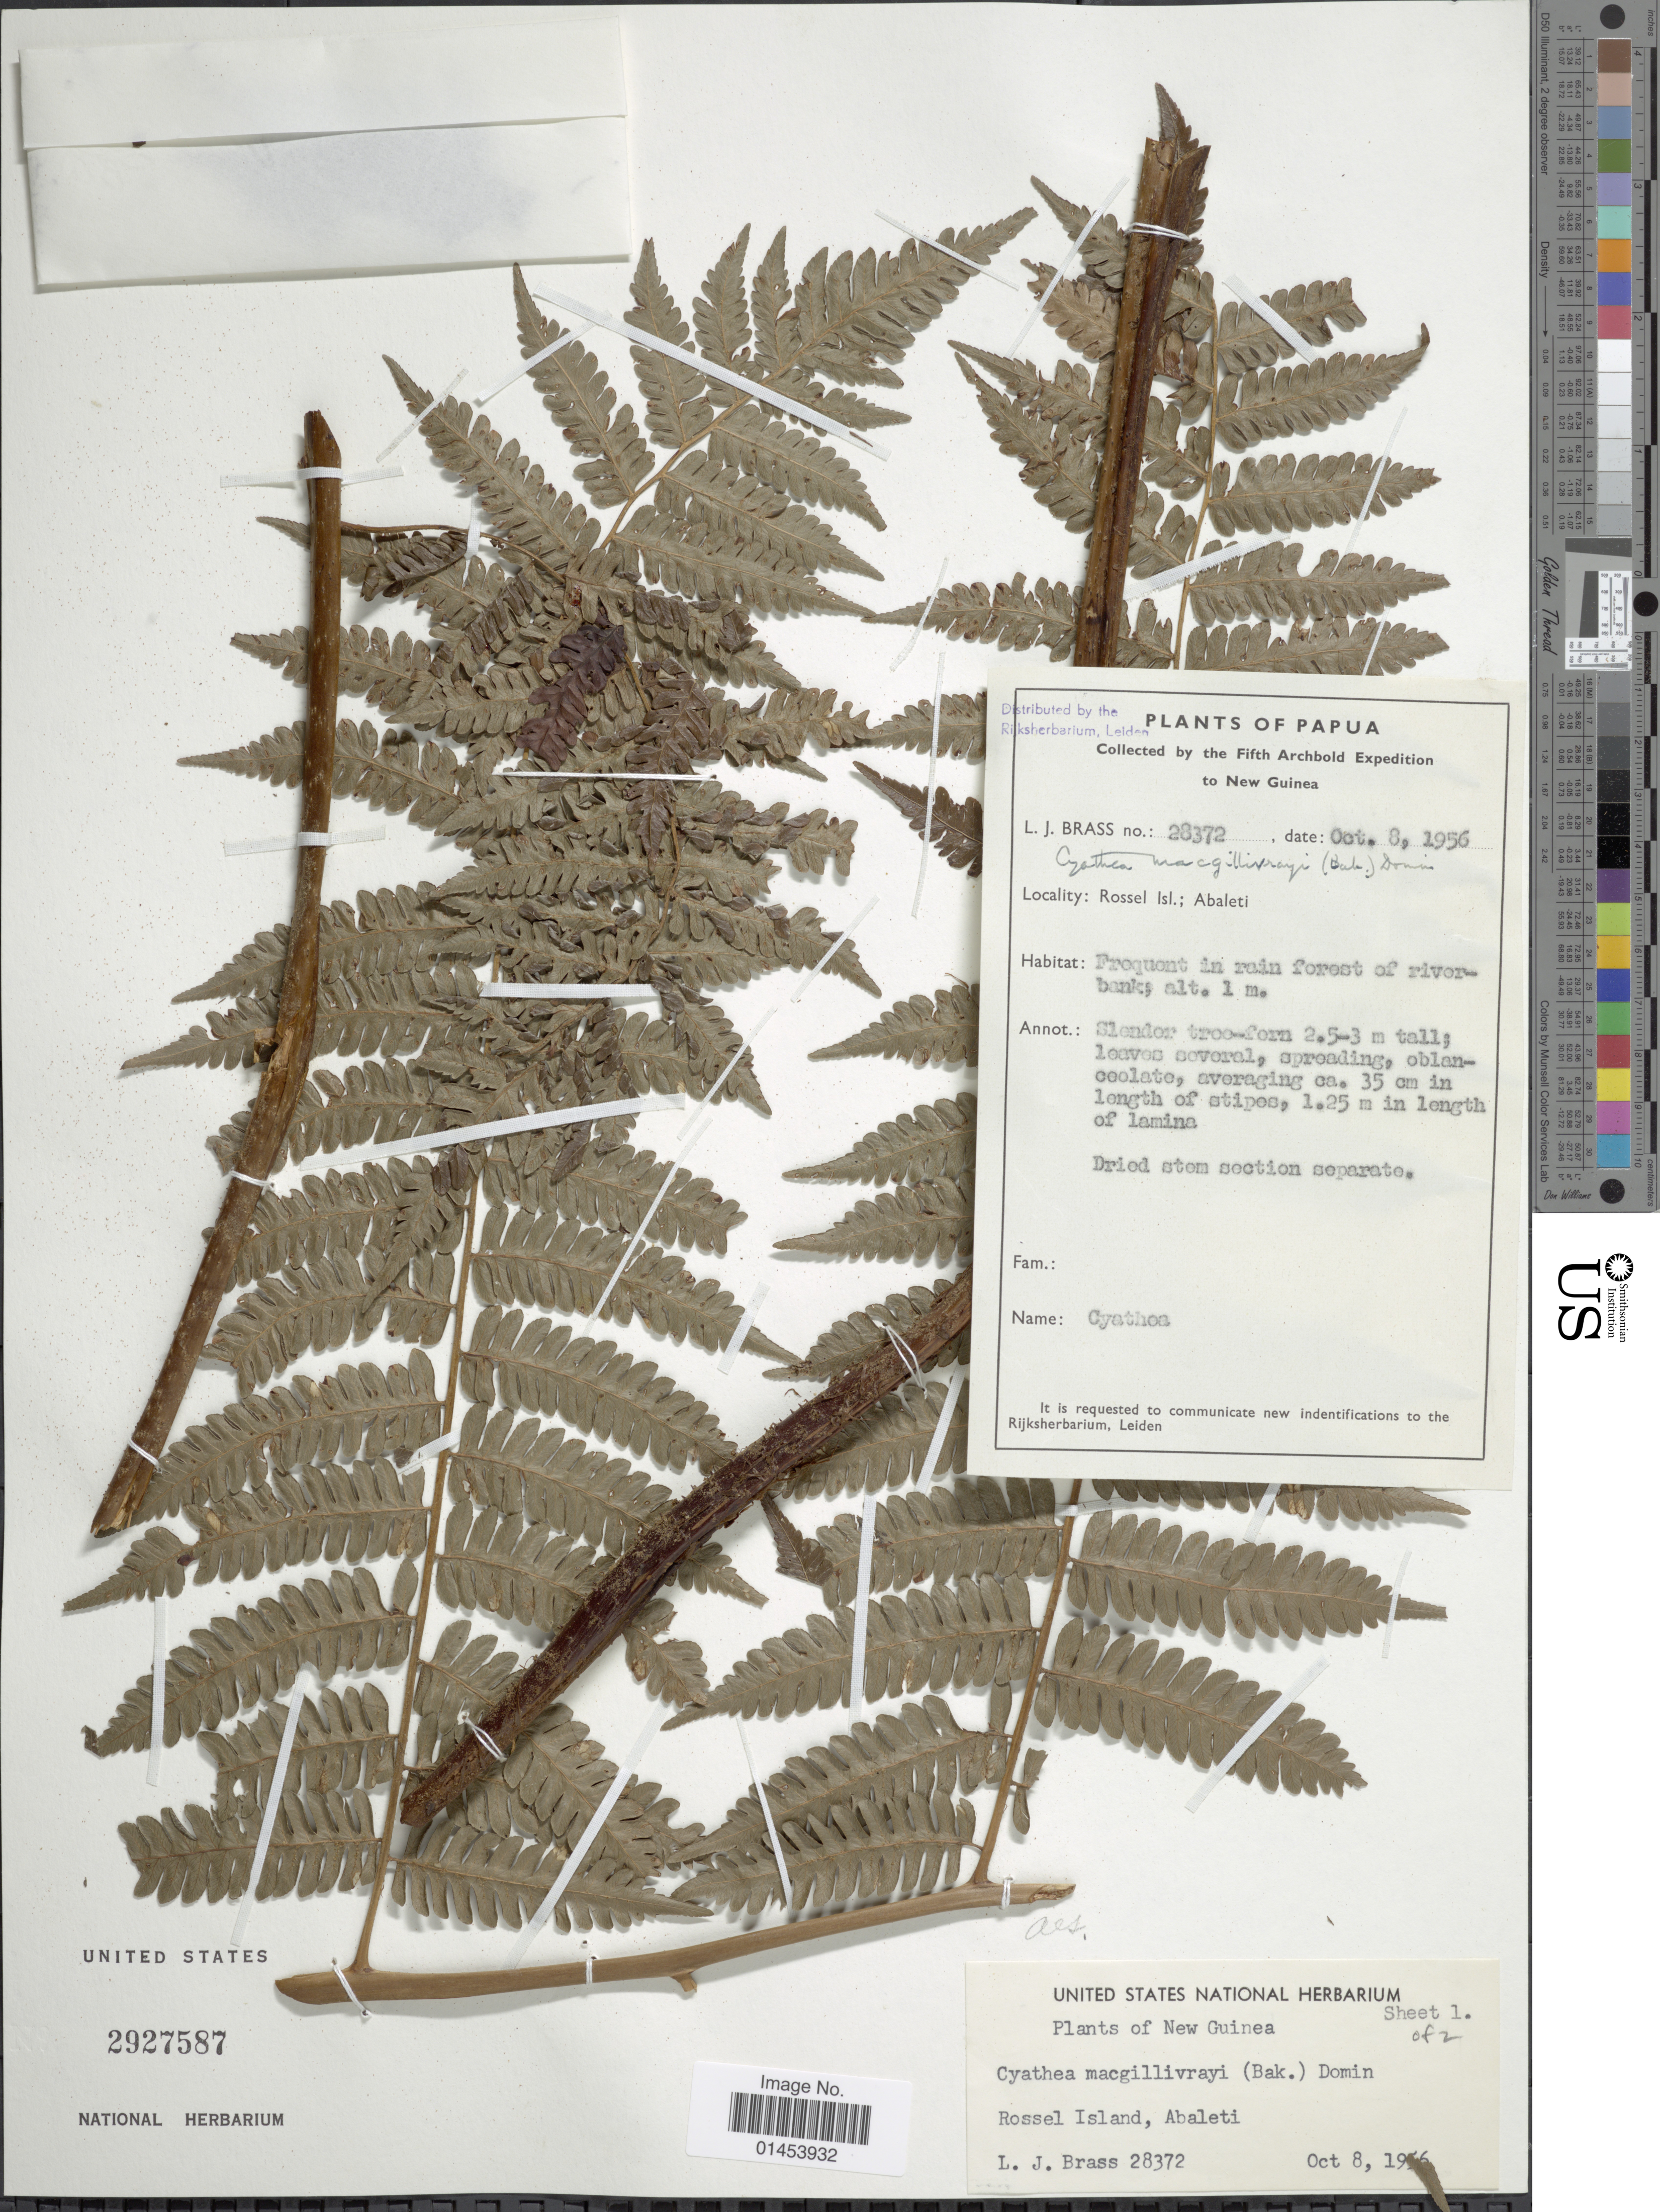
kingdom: Plantae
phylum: Tracheophyta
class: Polypodiopsida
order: Cyatheales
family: Cyatheaceae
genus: Cyathea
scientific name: Cyathea macgillivrayi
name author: (Baker) Domin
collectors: L. J. Brass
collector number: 28372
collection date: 1956-10-08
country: Papua New Guinea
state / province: Milne Bay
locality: Rossel Isl.; Abaleti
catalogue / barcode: US 2927587